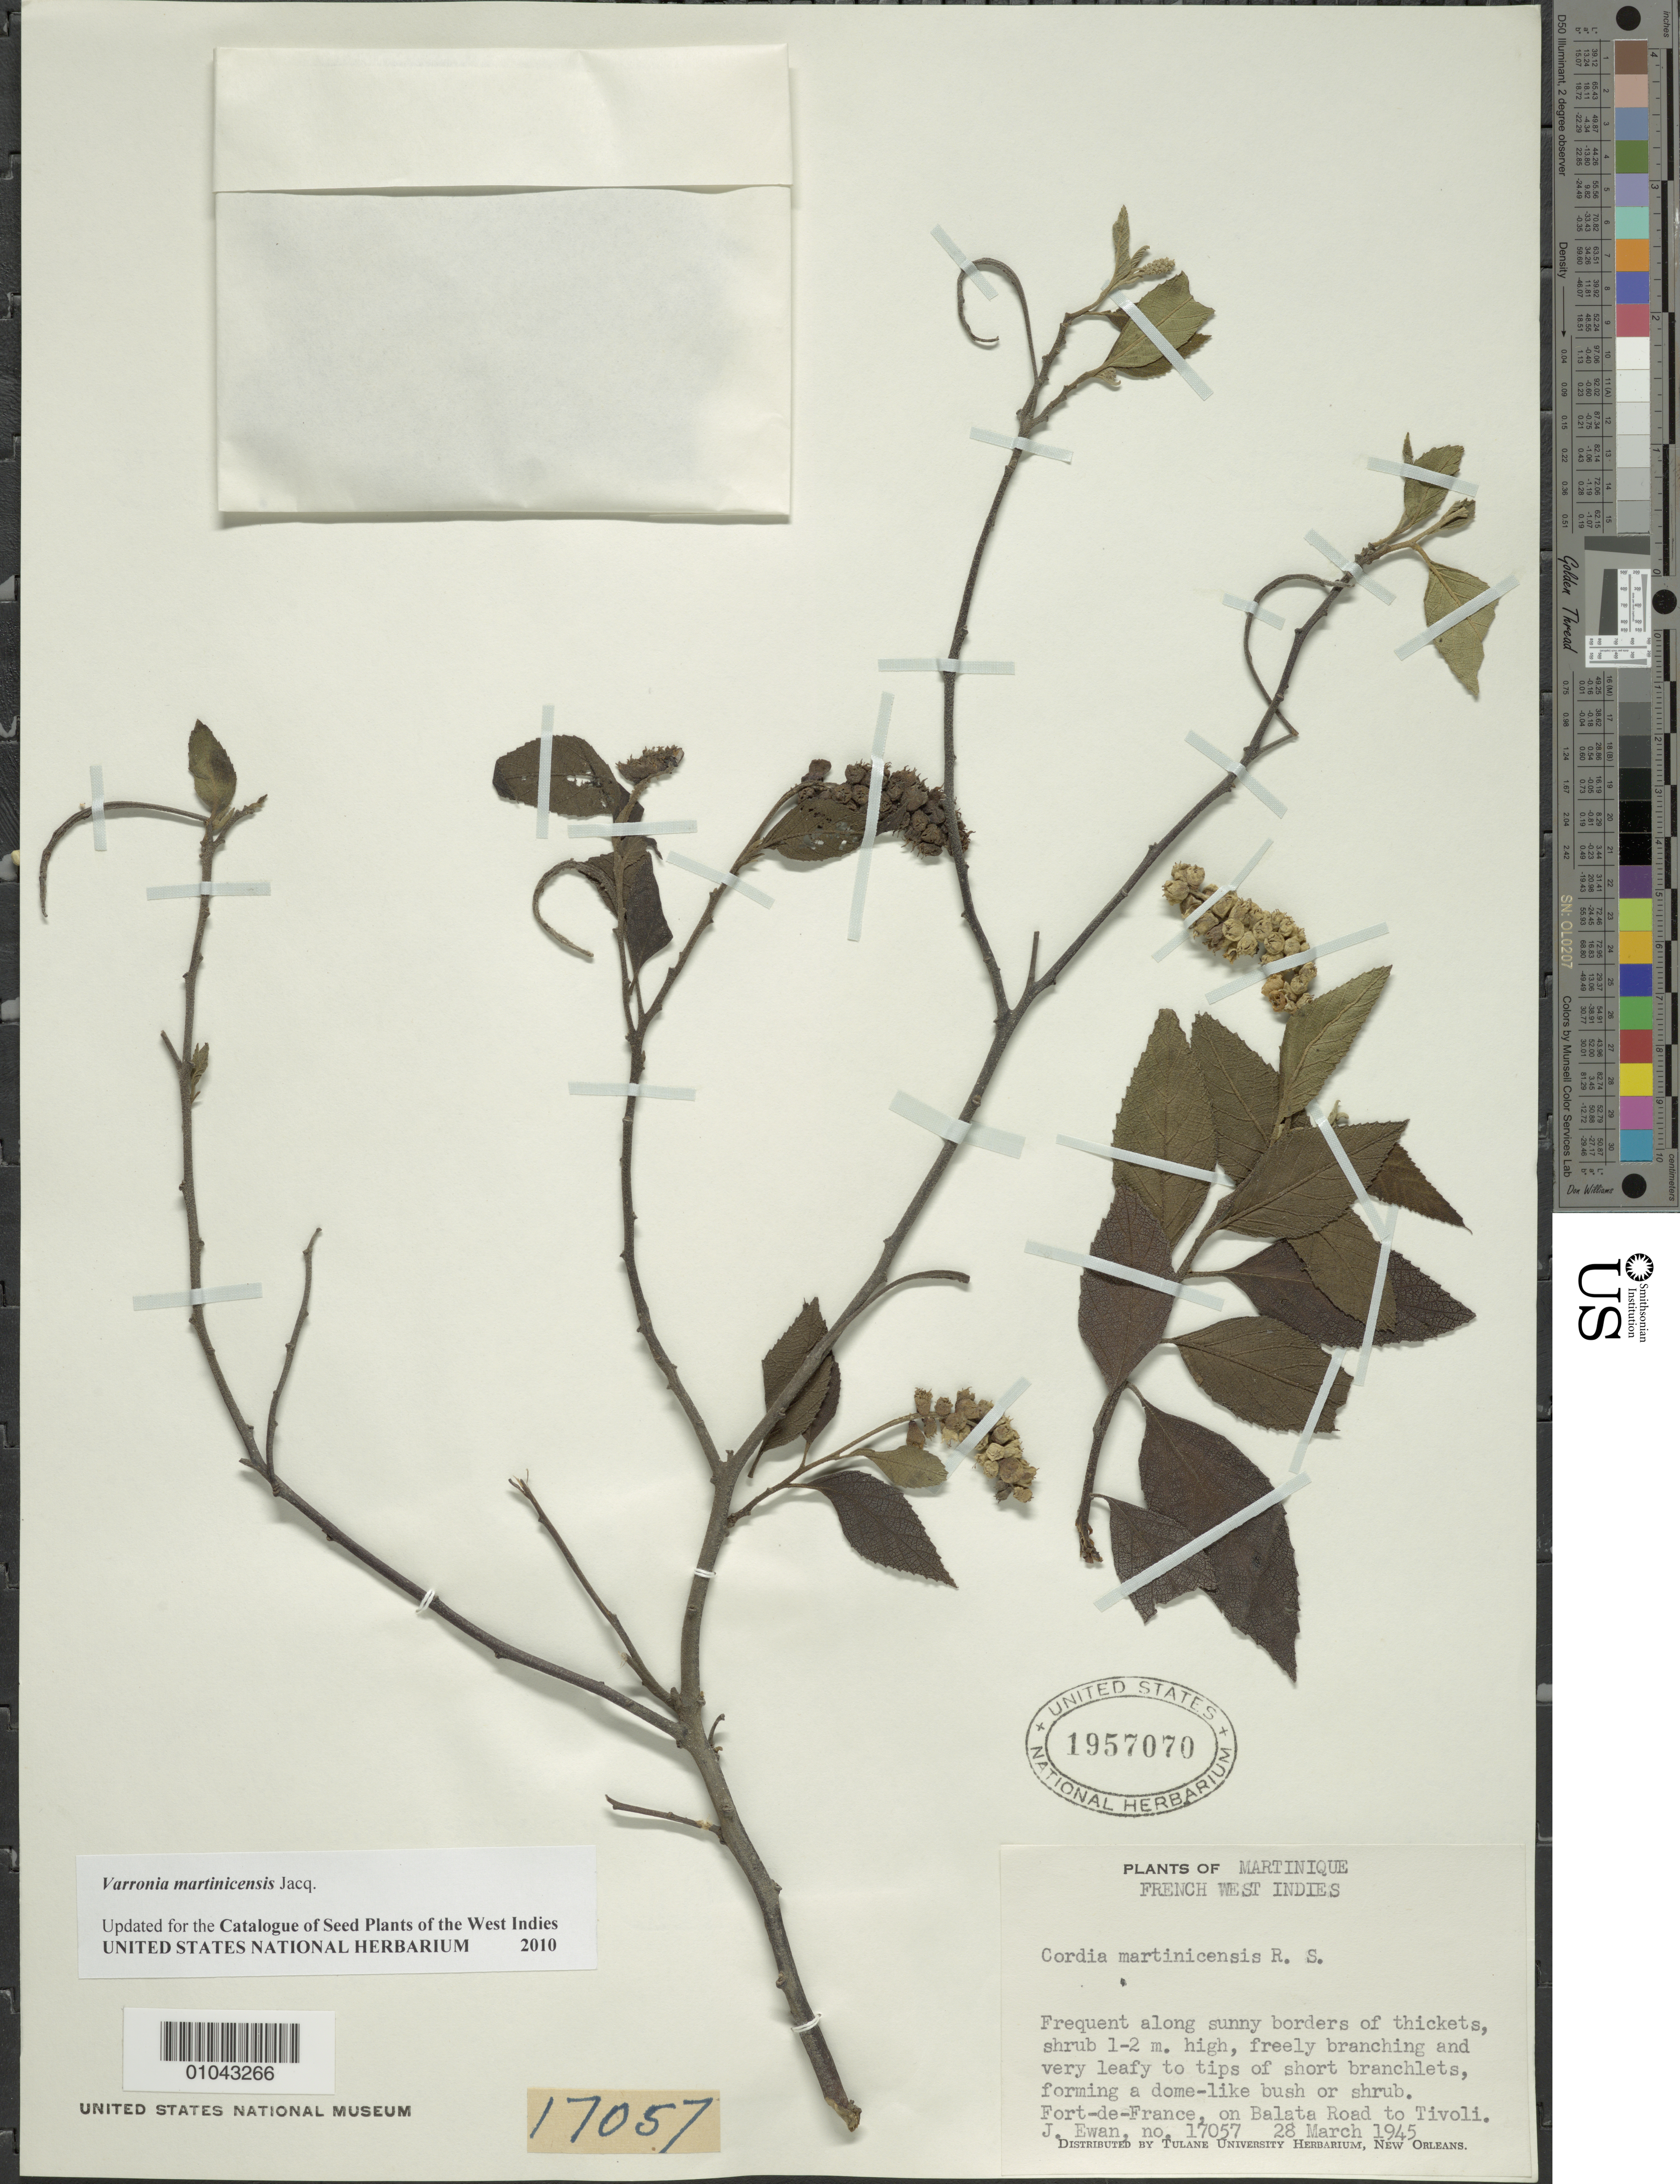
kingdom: Plantae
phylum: Tracheophyta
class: Magnoliopsida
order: Boraginales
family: Cordiaceae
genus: Varronia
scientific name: Varronia martinicensis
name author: Jacq.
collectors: J. A. Ewan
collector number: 17057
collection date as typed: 28 Mar 1945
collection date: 1945-03-28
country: Martinique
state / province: Fort-de-France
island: Martinique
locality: Fort-de-France, on Balata Road to Tivoli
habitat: Frequent along sunny borders of thickets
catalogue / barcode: US 1957070